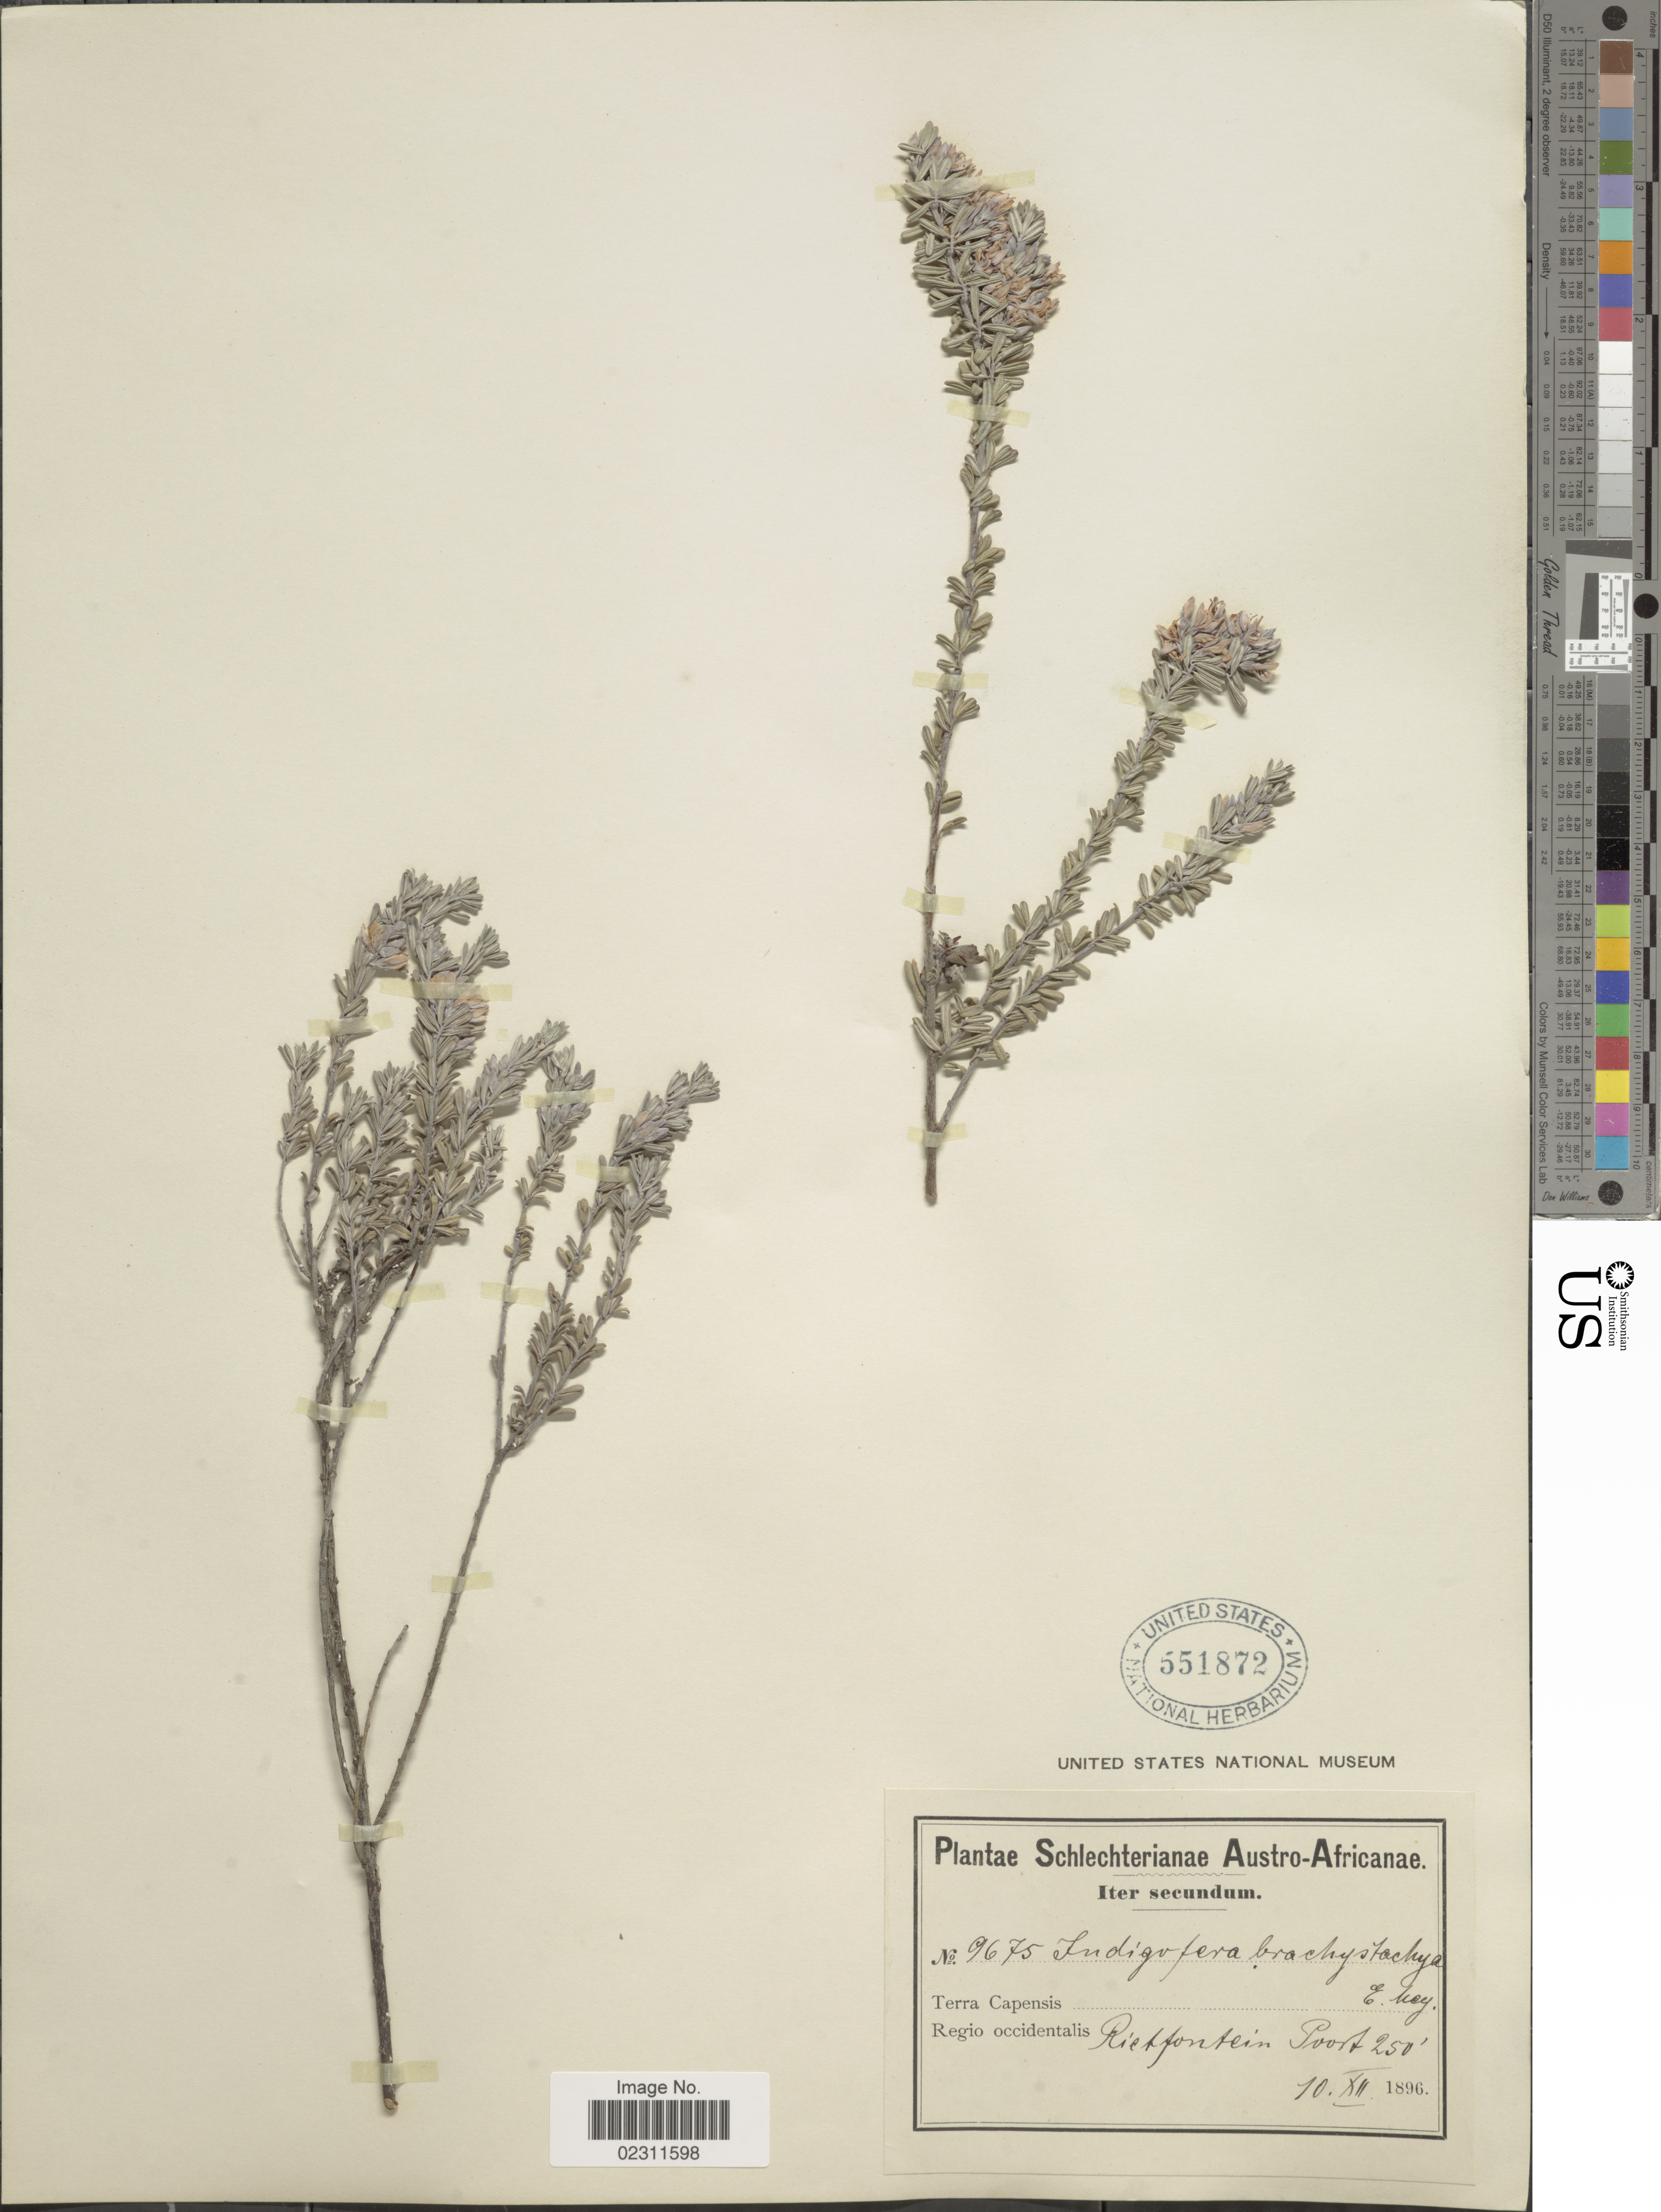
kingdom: Plantae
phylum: Tracheophyta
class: Magnoliopsida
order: Fabales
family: Fabaceae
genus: Indigofera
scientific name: Indigofera brachystachya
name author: (DC.) E. Mey.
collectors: Schlechter, --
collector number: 9675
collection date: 1896-12-10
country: South Africa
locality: Austro-Africanae, Rietfontein Poort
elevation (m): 76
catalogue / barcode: US 551872